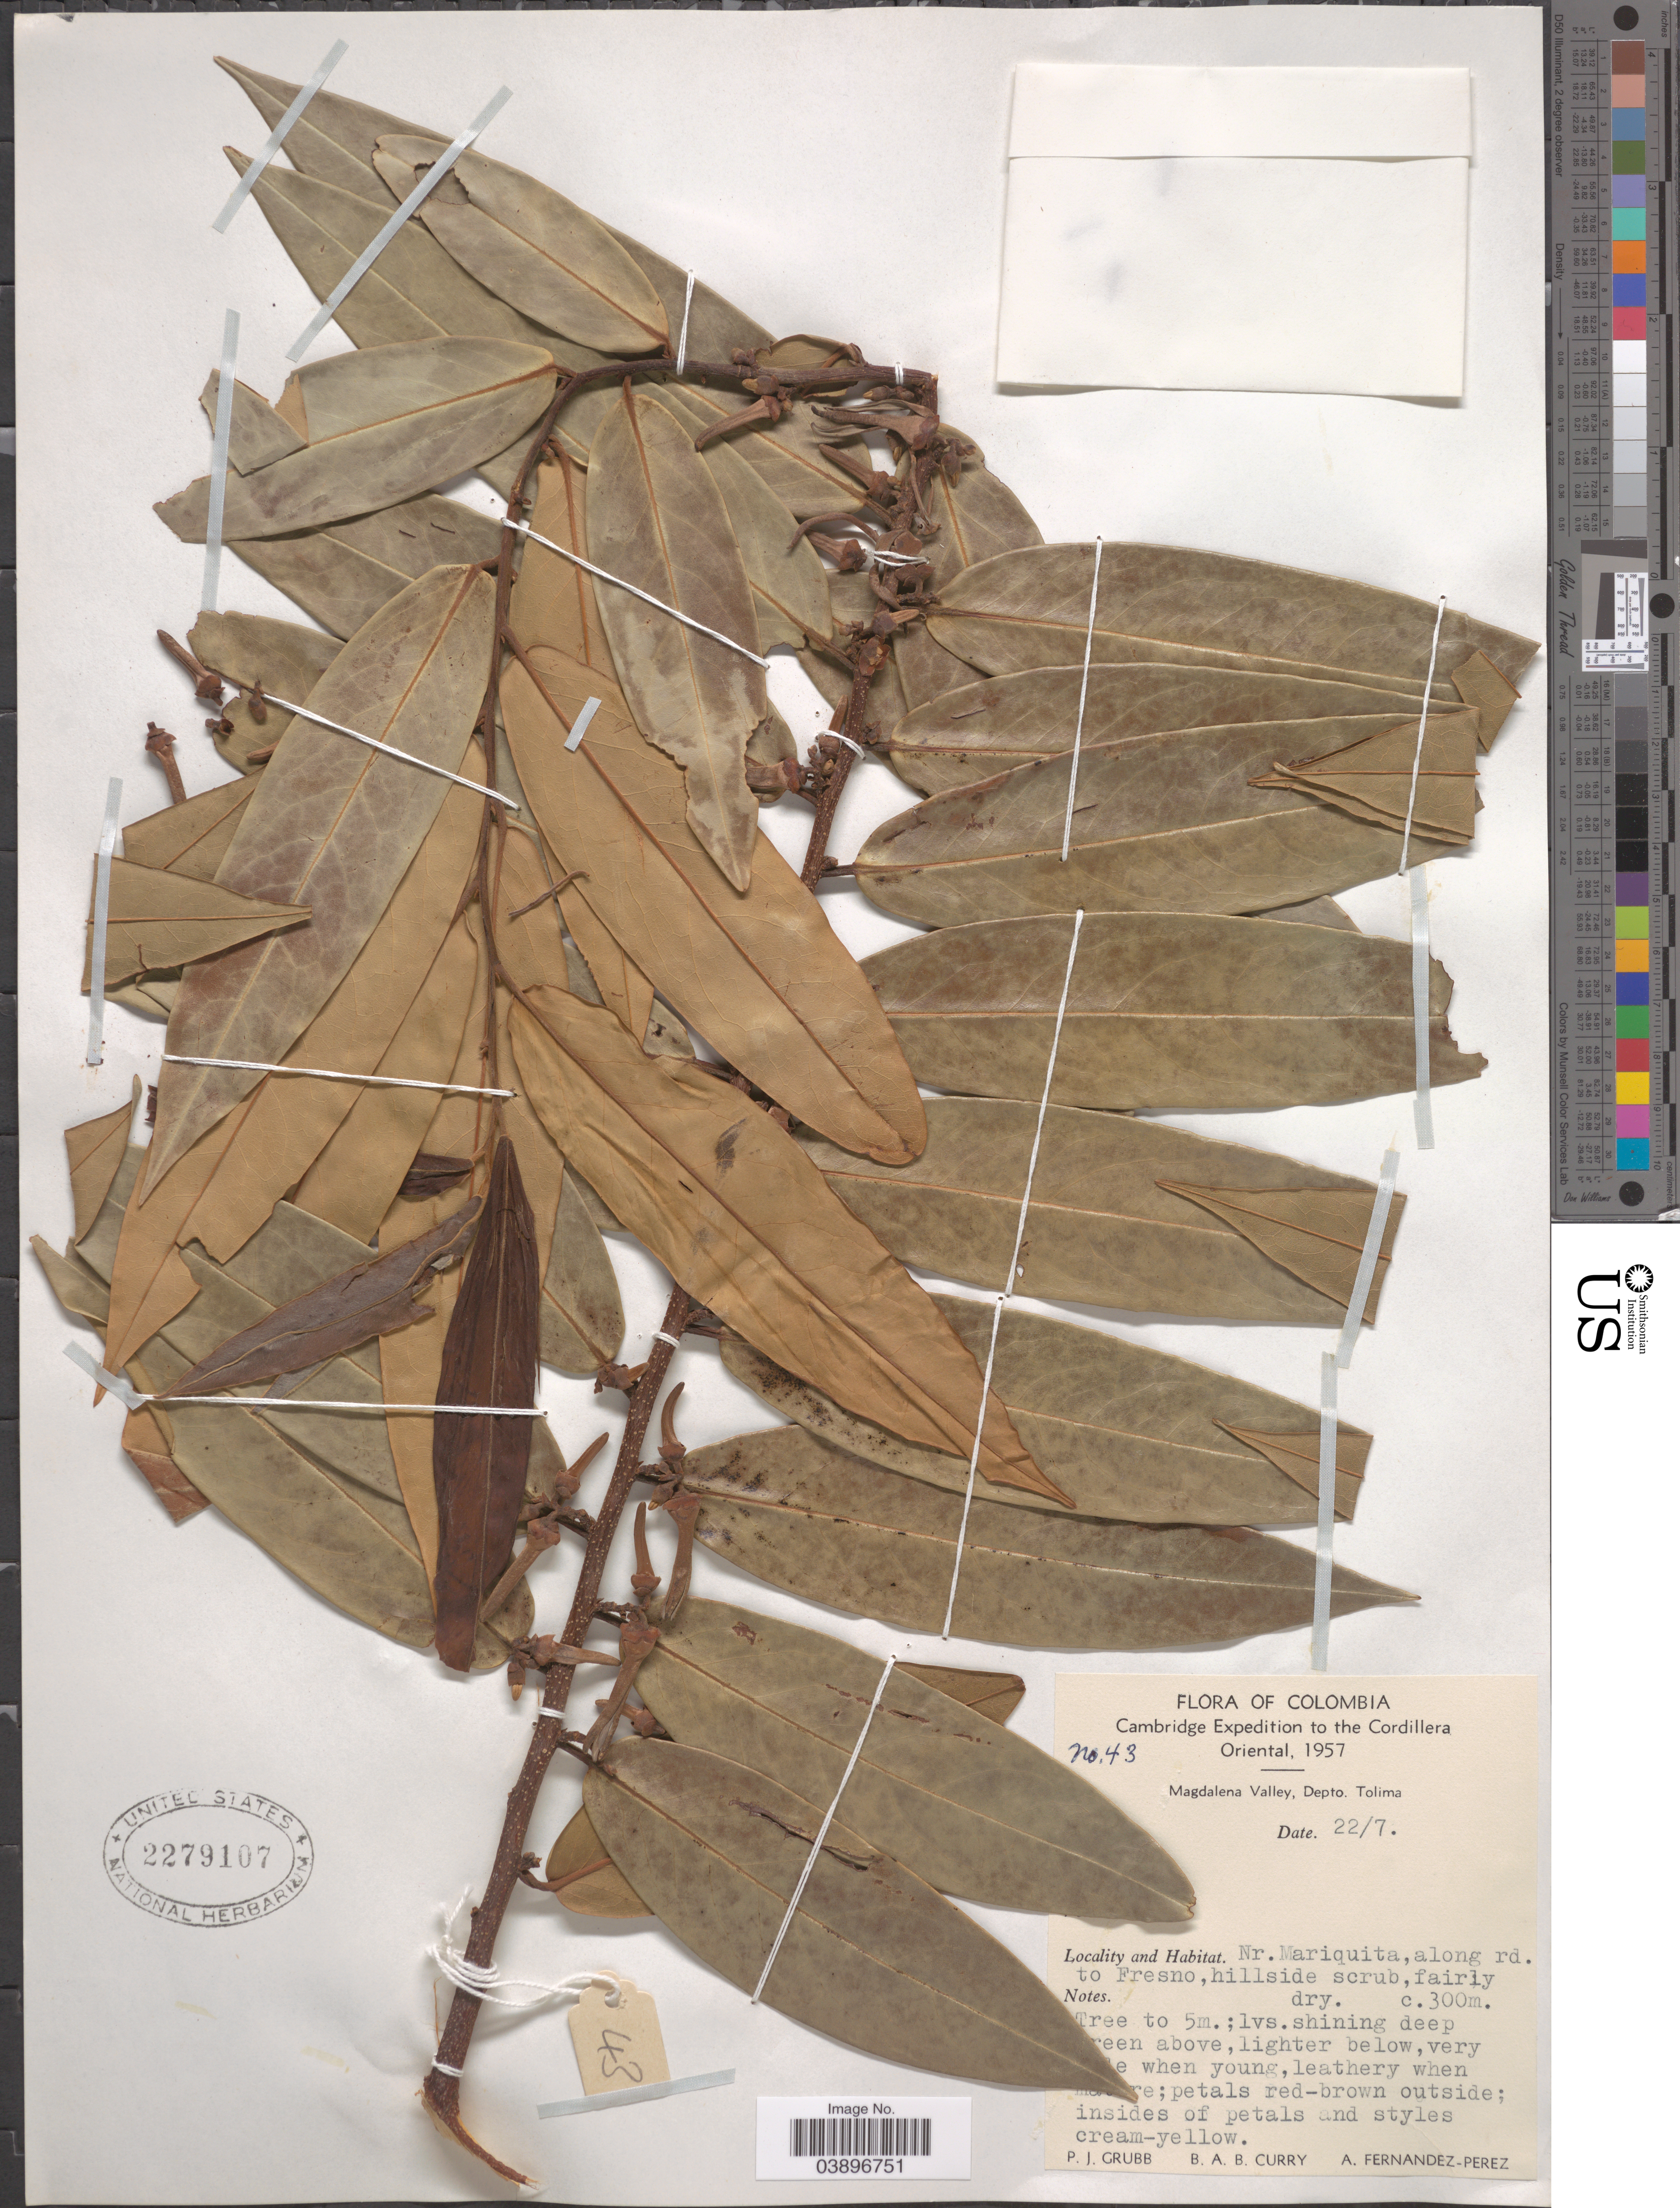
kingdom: Plantae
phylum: Tracheophyta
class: Magnoliopsida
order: Magnoliales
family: Annonaceae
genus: Xylopia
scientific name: Xylopia aromatica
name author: (Lam.) Mart.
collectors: P. J. Grubb, B. A. B. Curry & A. Fernández-Pérez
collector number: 43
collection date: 1957-07-22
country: Colombia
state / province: Tolima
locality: The Cordillera Oriental. Magdalena Valley, Depto. Tolima. Nr. Mariquita, along rd. to Fresno.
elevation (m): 300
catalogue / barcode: US 2279107